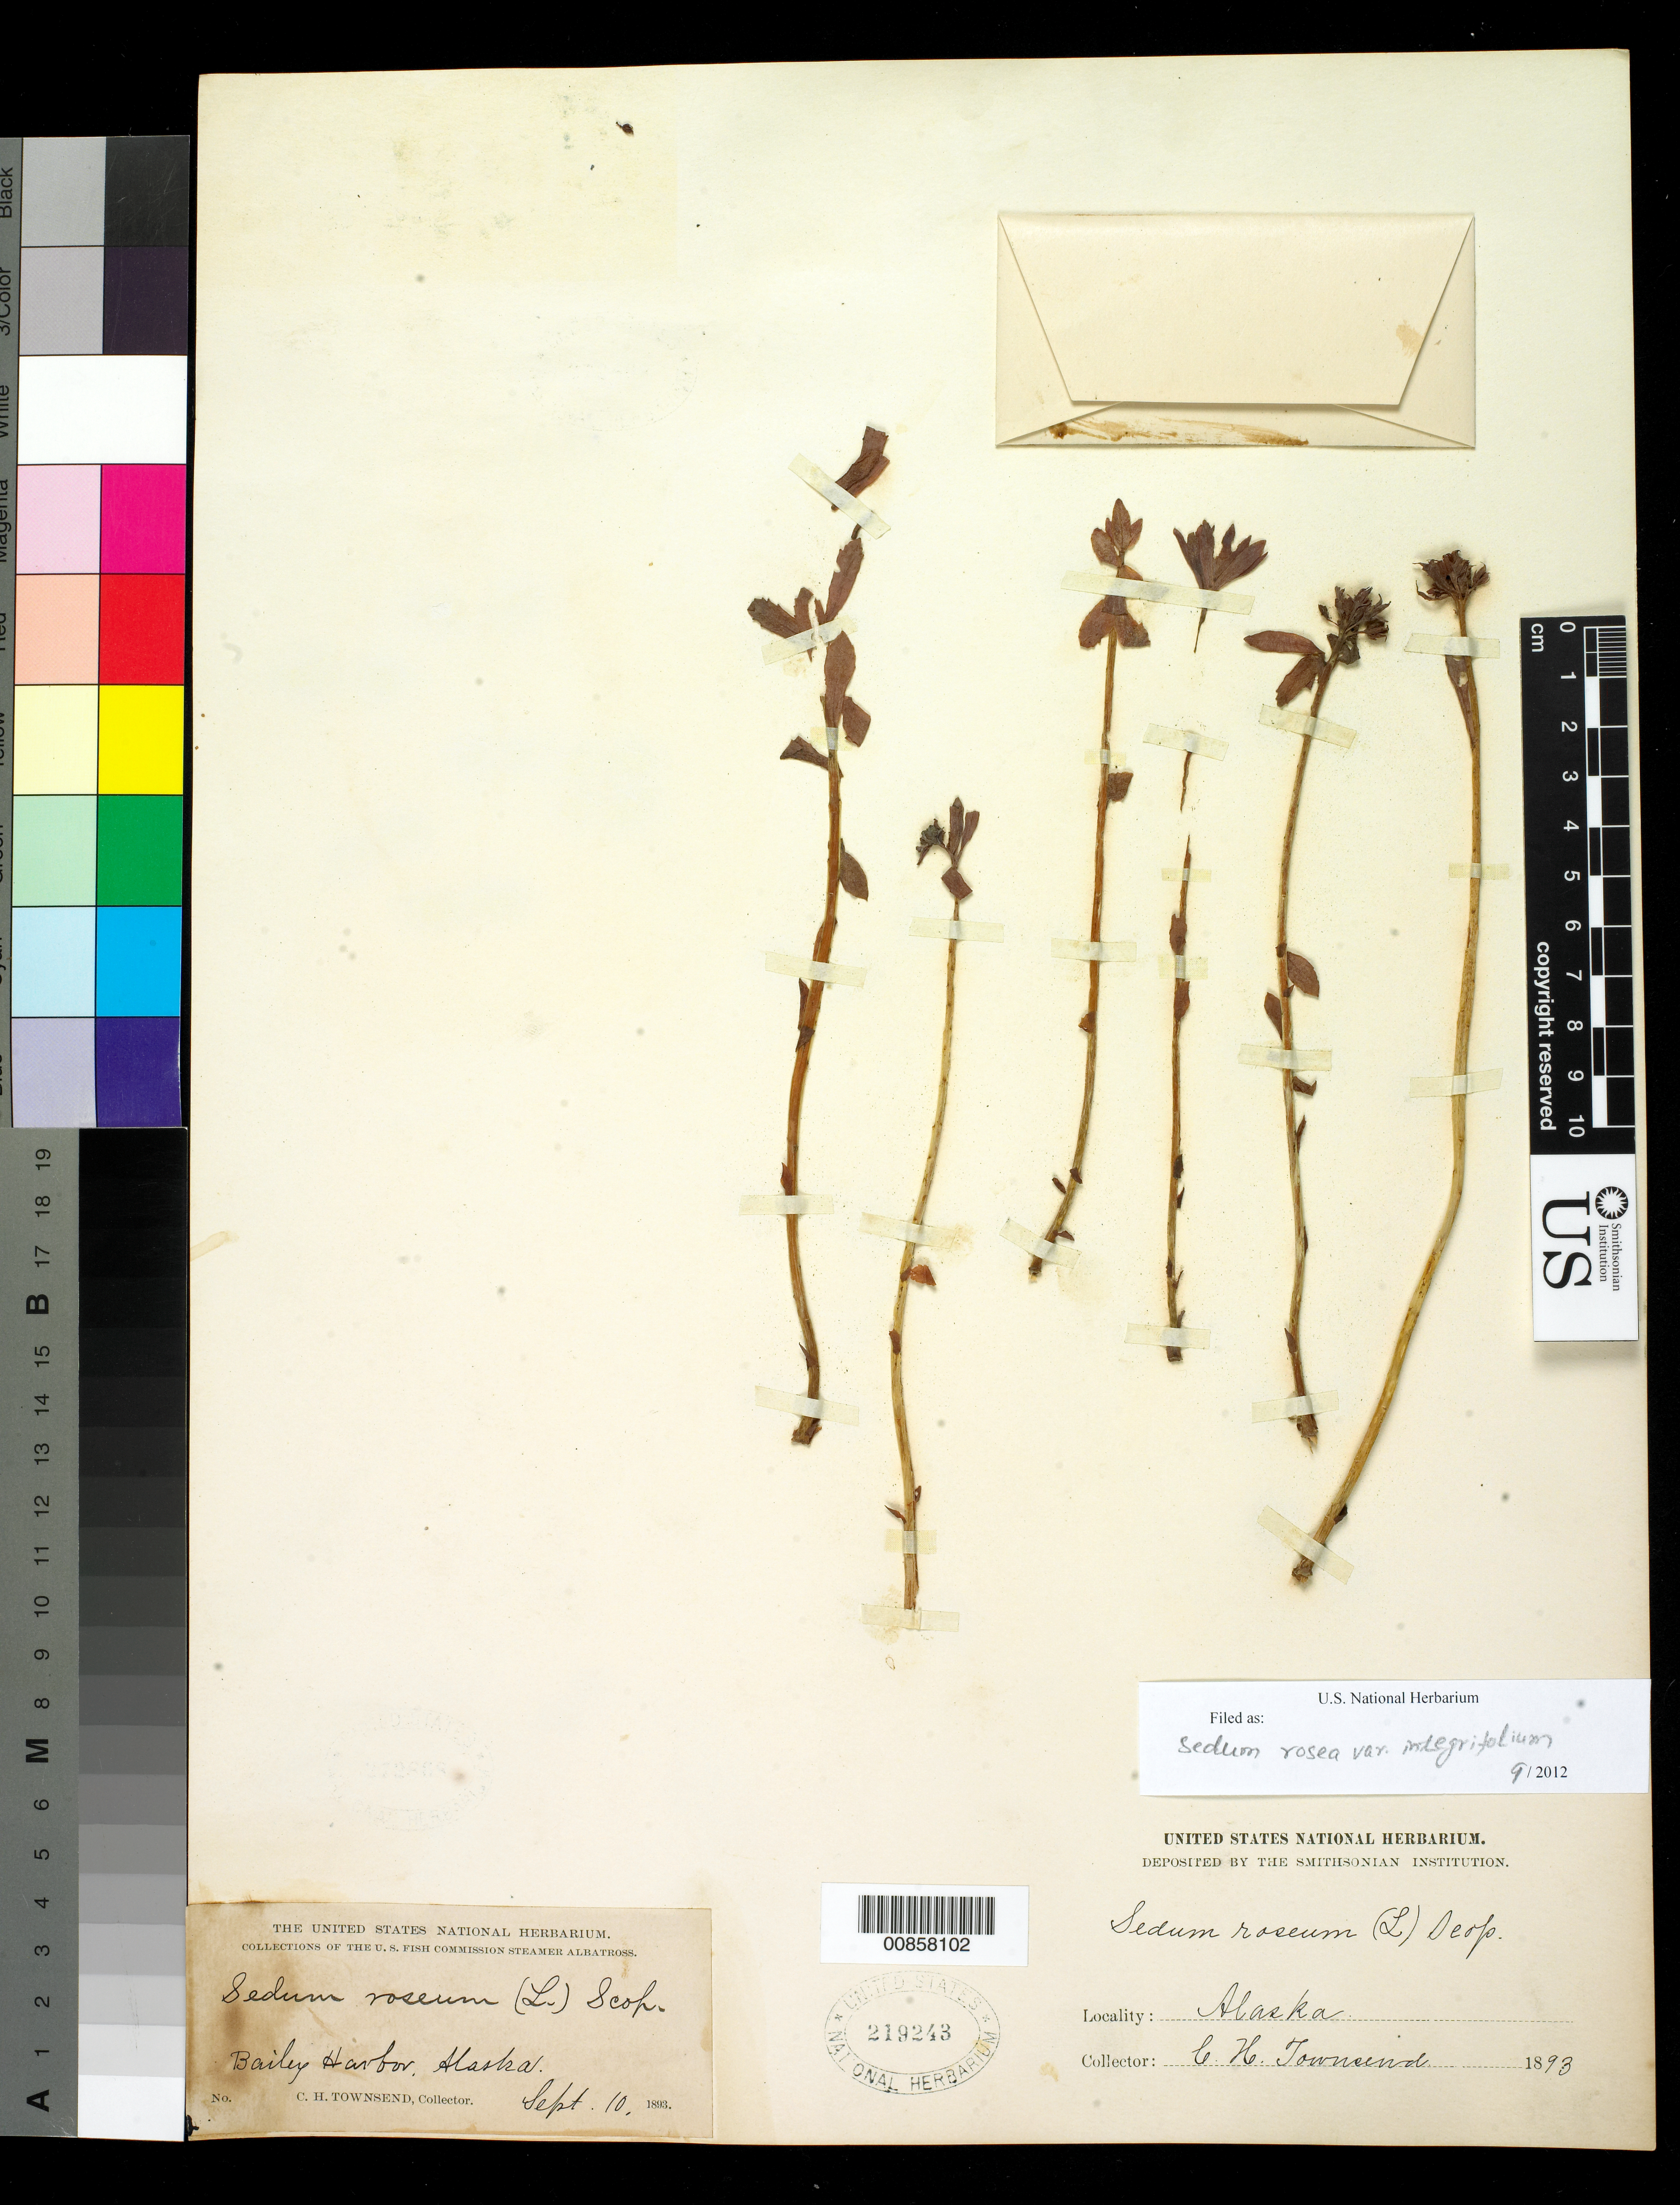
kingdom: Plantae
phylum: Tracheophyta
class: Magnoliopsida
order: Saxifragales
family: Crassulaceae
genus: Rhodiola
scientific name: Rhodiola integrifolia subsp. integrifolia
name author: Raf.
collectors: C. H. Townsend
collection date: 1893-09-10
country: United States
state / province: Alaska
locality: Baily Harbor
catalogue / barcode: US 219243